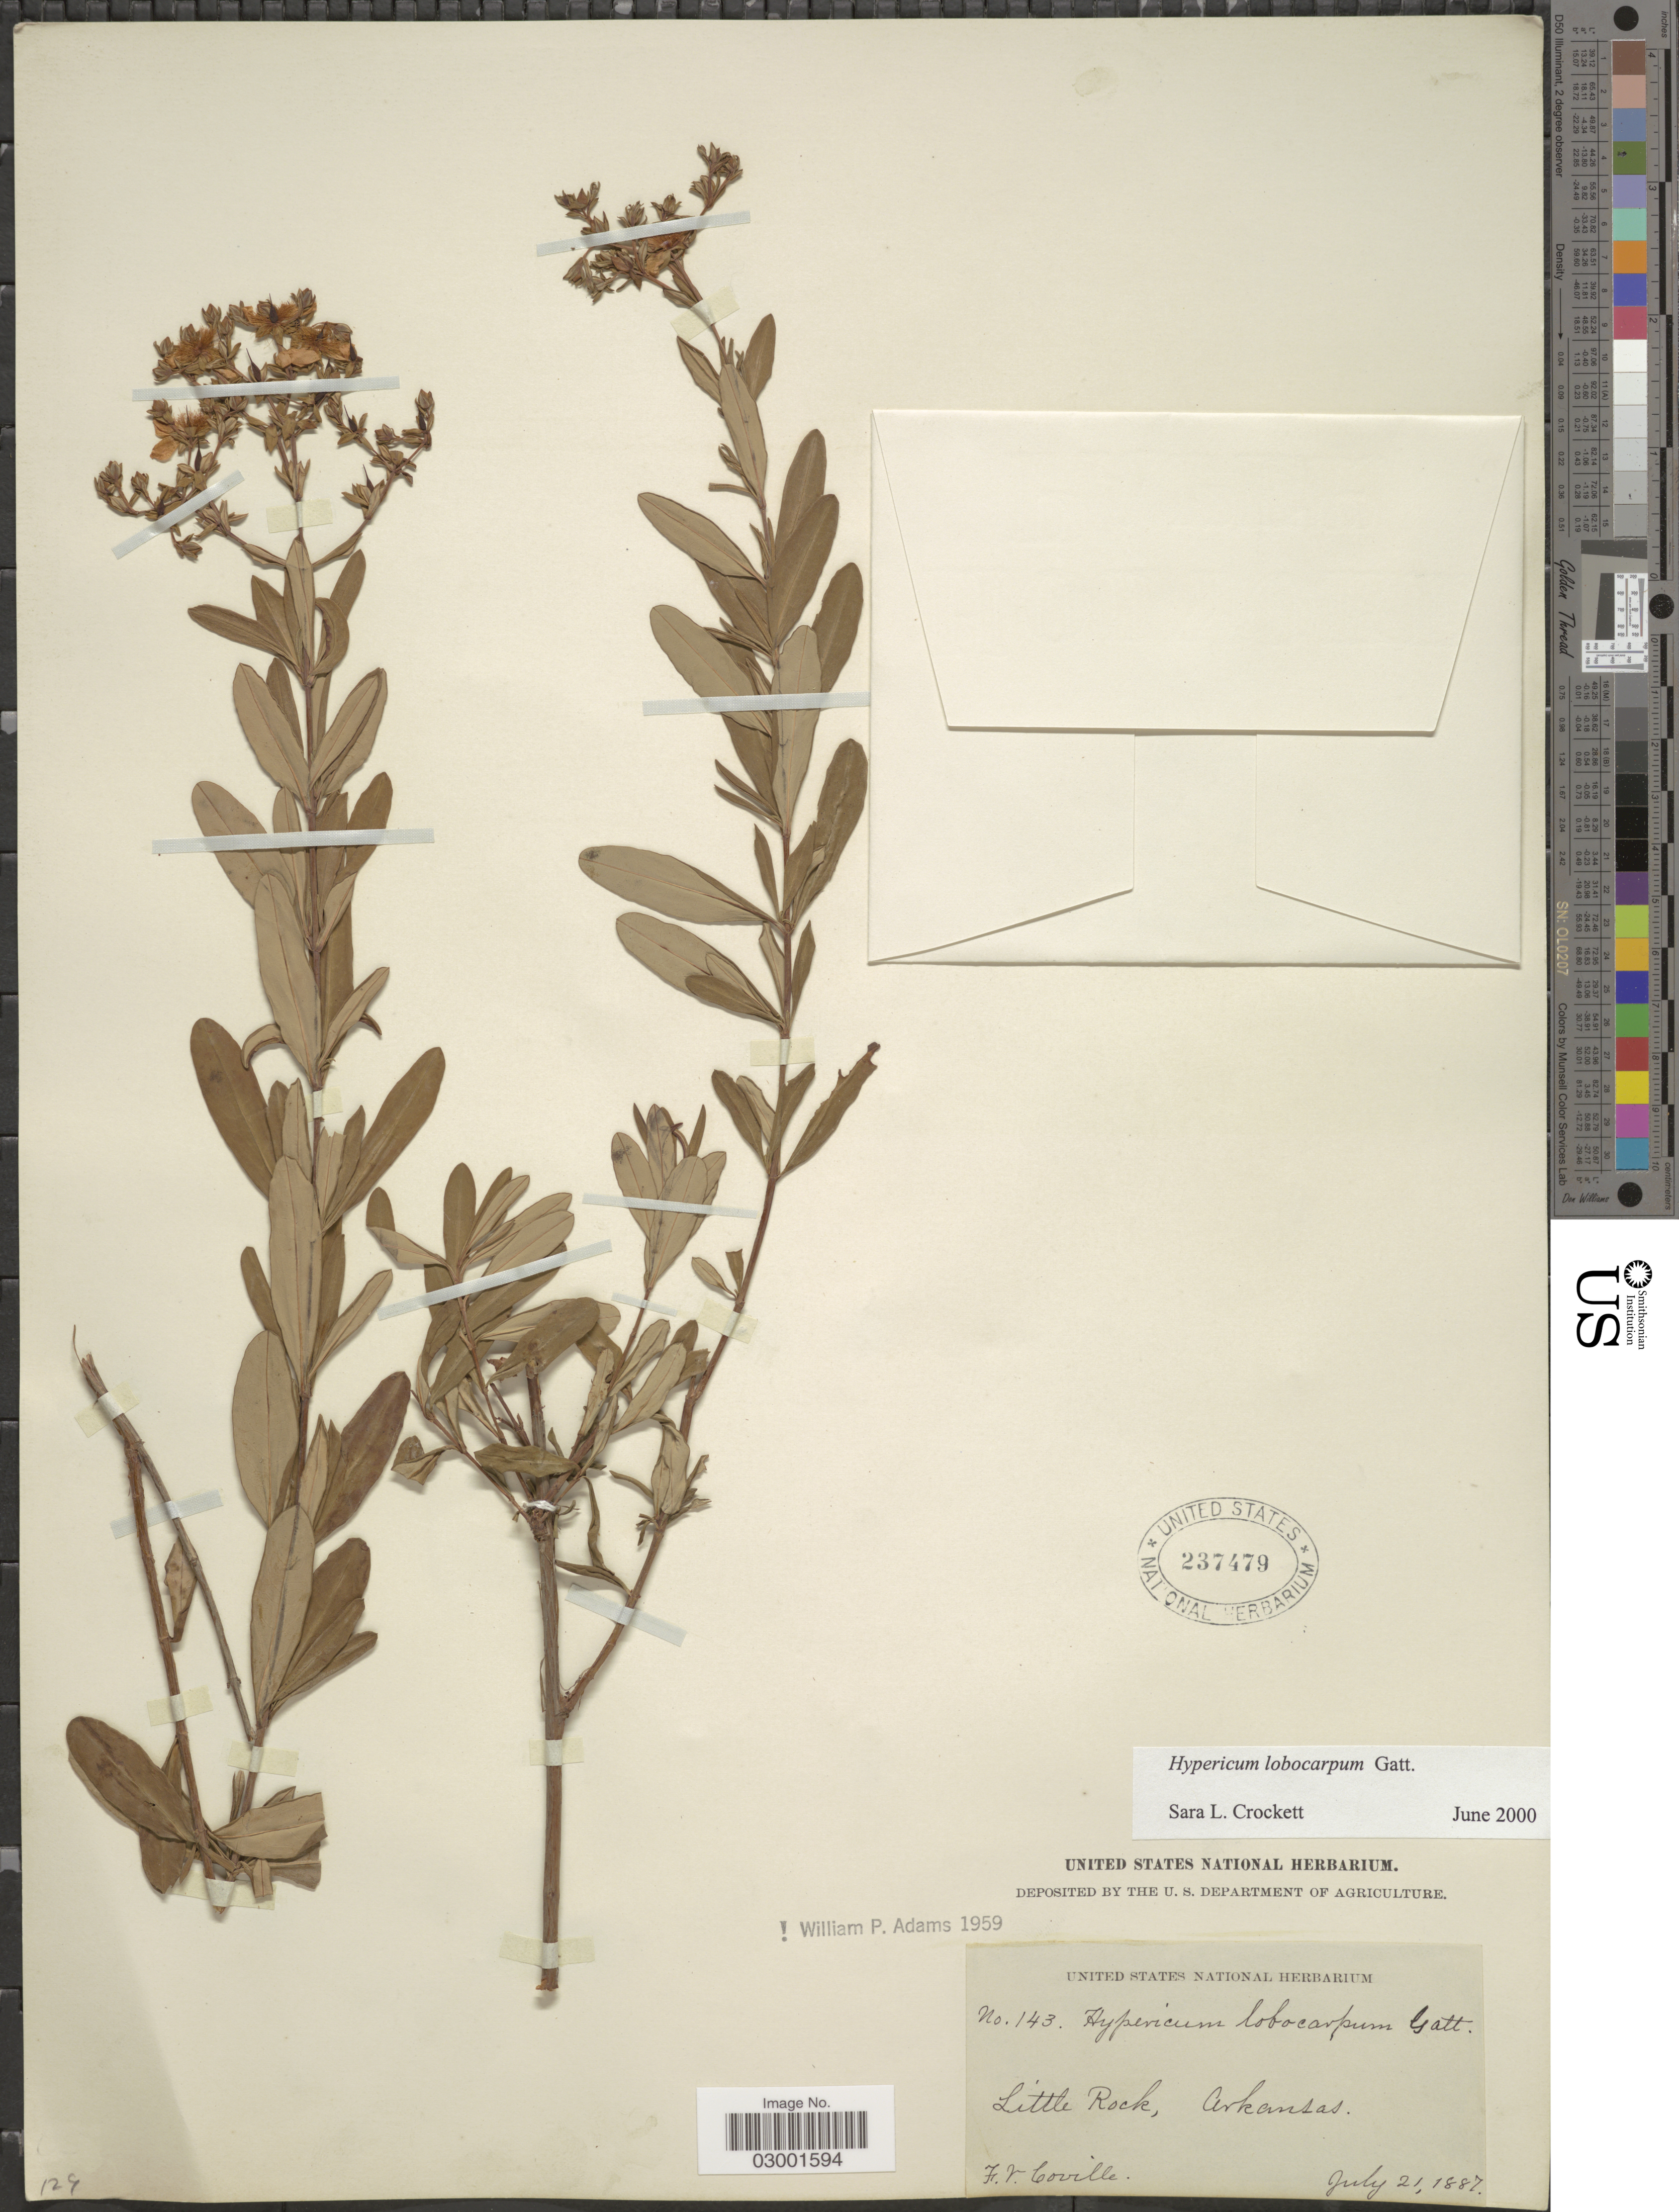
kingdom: Plantae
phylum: Tracheophyta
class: Magnoliopsida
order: Malpighiales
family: Hypericaceae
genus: Hypericum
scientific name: Hypericum lobocarpum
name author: Gatt.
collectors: F. V. Coville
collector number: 143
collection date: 1887-07-02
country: United States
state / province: Arkansas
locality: Little Rock.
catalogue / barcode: US 237479